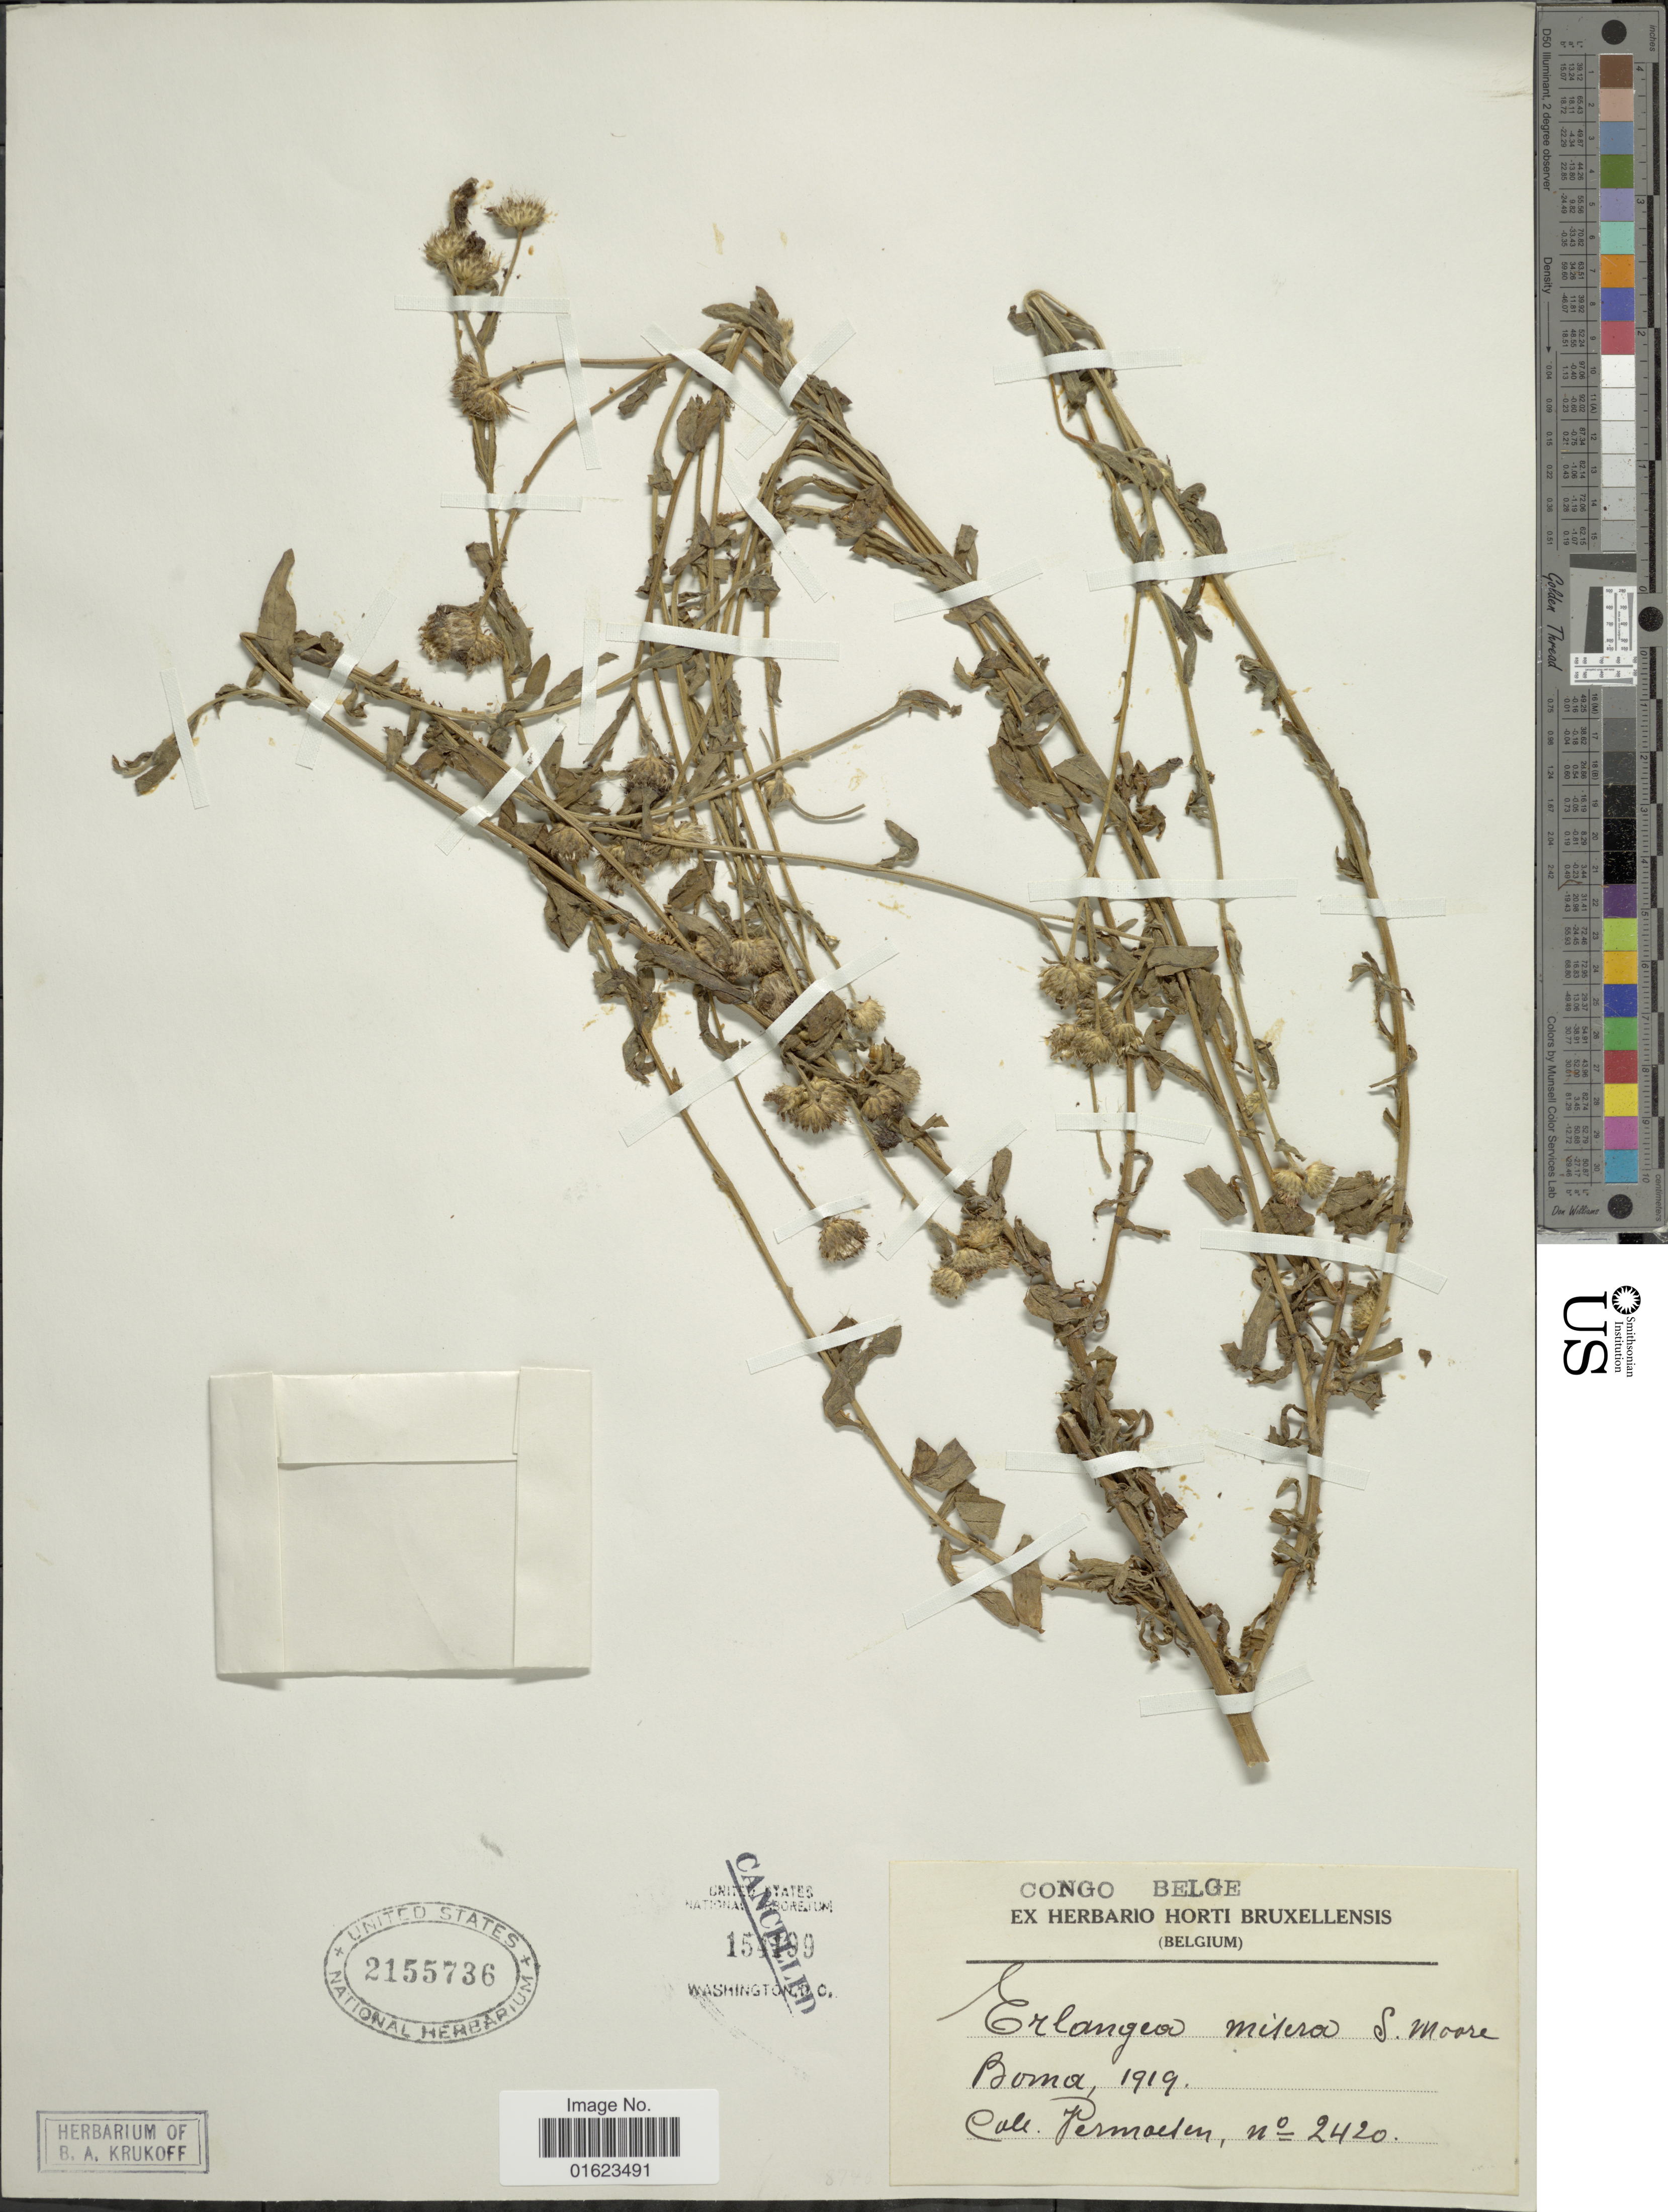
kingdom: Plantae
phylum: Tracheophyta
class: Magnoliopsida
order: Asterales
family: Asteraceae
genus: Erlangea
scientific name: Erlangea misera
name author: (Oliv. & Hiern) S. Moore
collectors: -- Vermoesen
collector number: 2420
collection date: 1919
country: Congo, Democratic Republic of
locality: Congo Belge, Boma.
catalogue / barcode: US 2155736